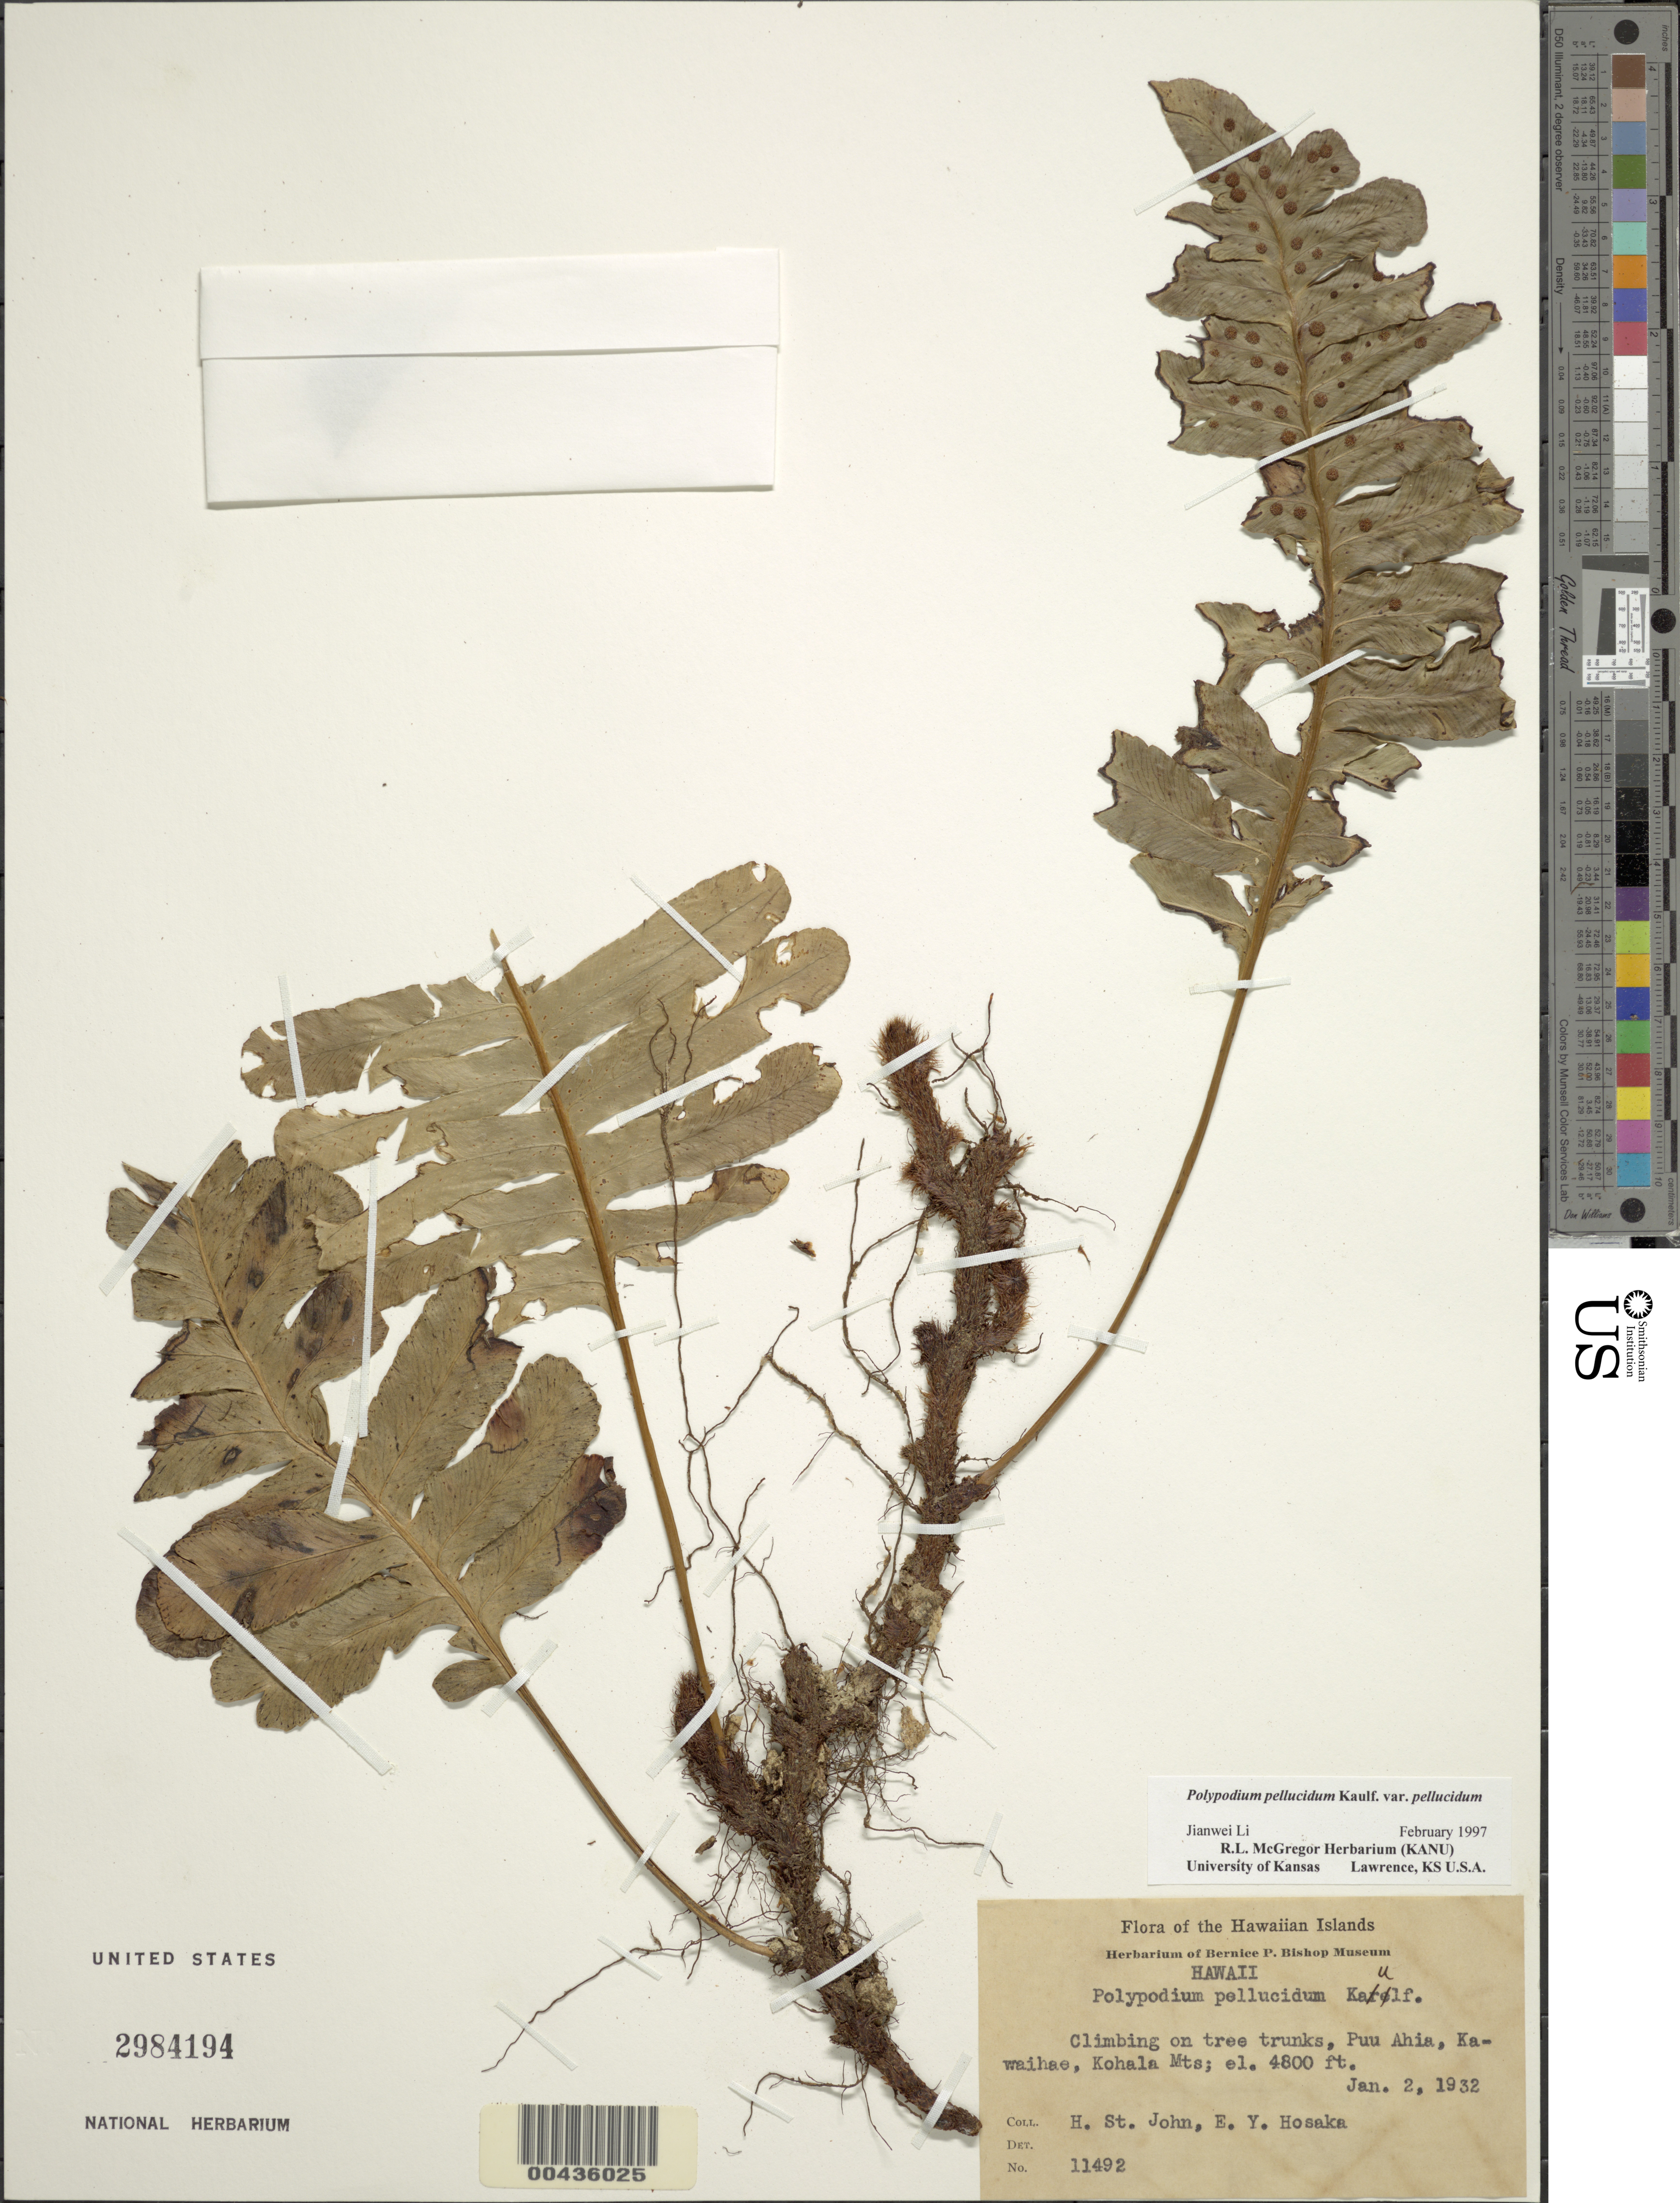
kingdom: Plantae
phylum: Tracheophyta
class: Polypodiopsida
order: Polypodiales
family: Polypodiaceae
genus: Polypodium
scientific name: Polypodium pellucidum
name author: Kaulf.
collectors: H. St. John & E. Y. Hosaka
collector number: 11492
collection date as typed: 2 Jan 1932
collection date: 1932-01-02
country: United States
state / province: Hawaii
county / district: Hawaii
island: Hawaii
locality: Puu Ahia Kawaihae, Kohala Mts.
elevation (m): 1463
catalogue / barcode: US 2984194